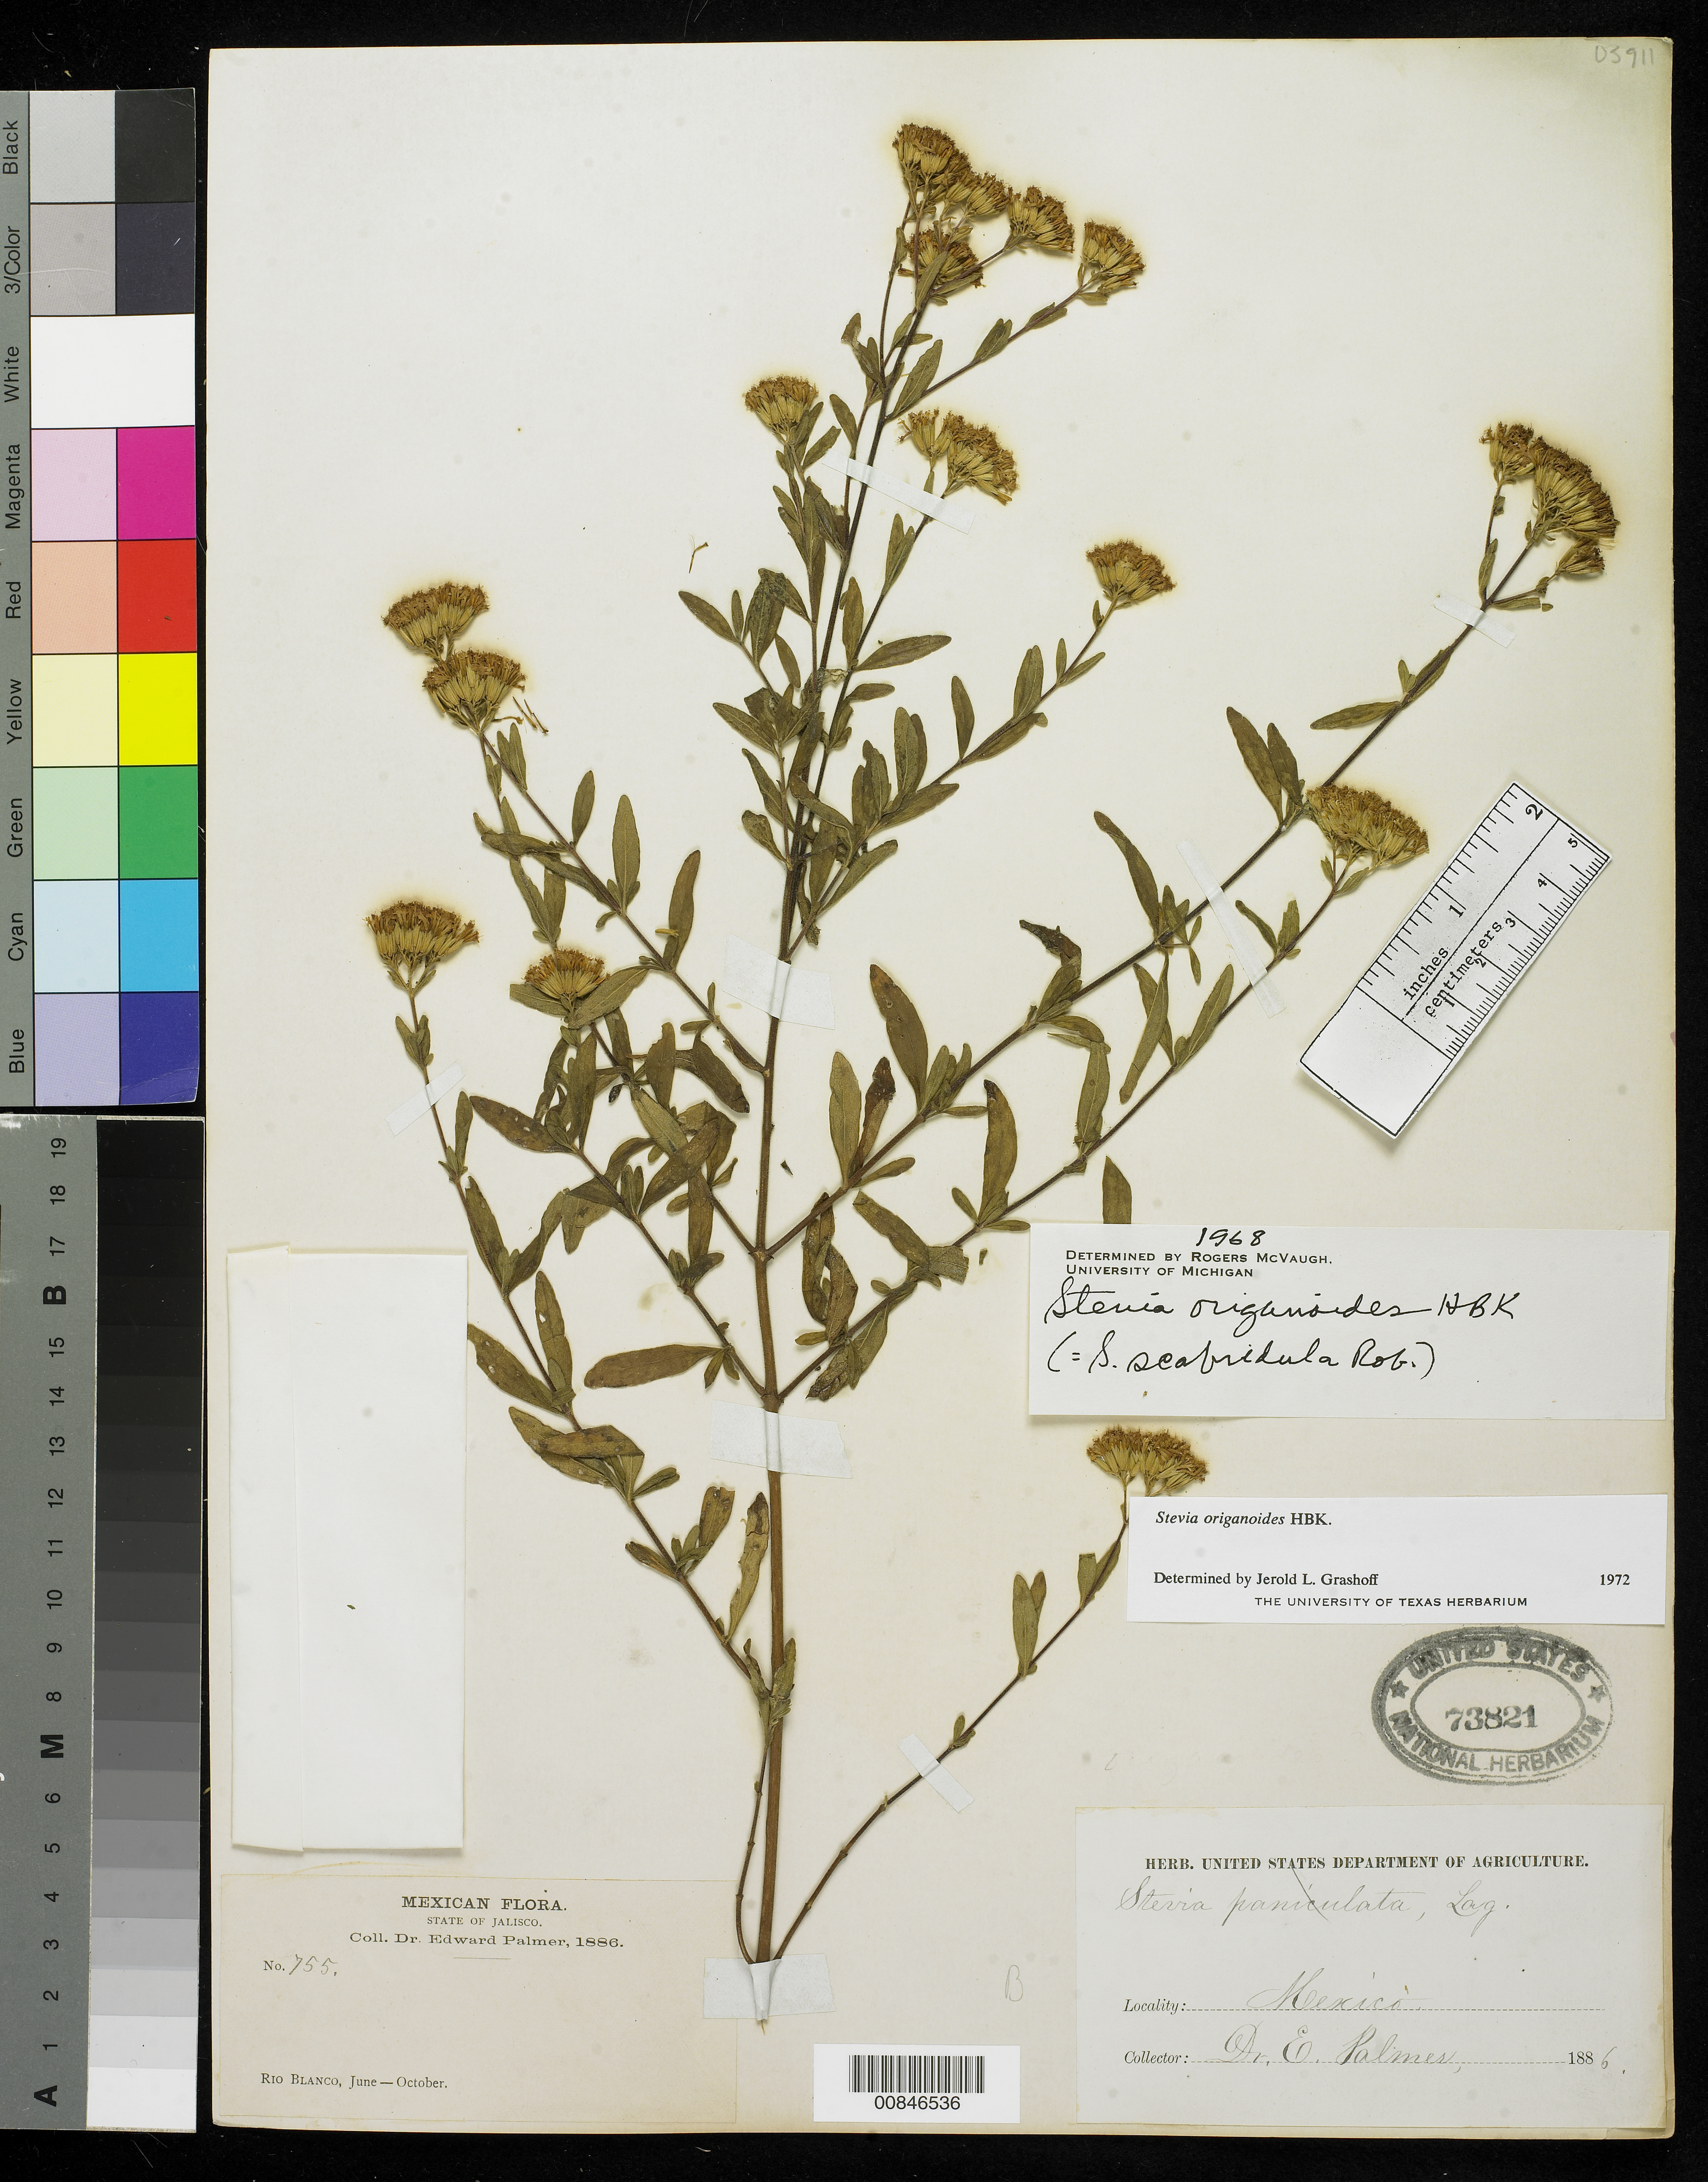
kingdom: Plantae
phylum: Tracheophyta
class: Magnoliopsida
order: Asterales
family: Asteraceae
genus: Stevia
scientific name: Stevia origanoides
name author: Kunth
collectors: E. Palmer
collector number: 755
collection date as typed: Jun 1886 to -- Oct 1886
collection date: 1886-06/1886-10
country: Mexico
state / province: Jalisco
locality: Rio Blanco, Jalisco.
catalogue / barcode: US 73821